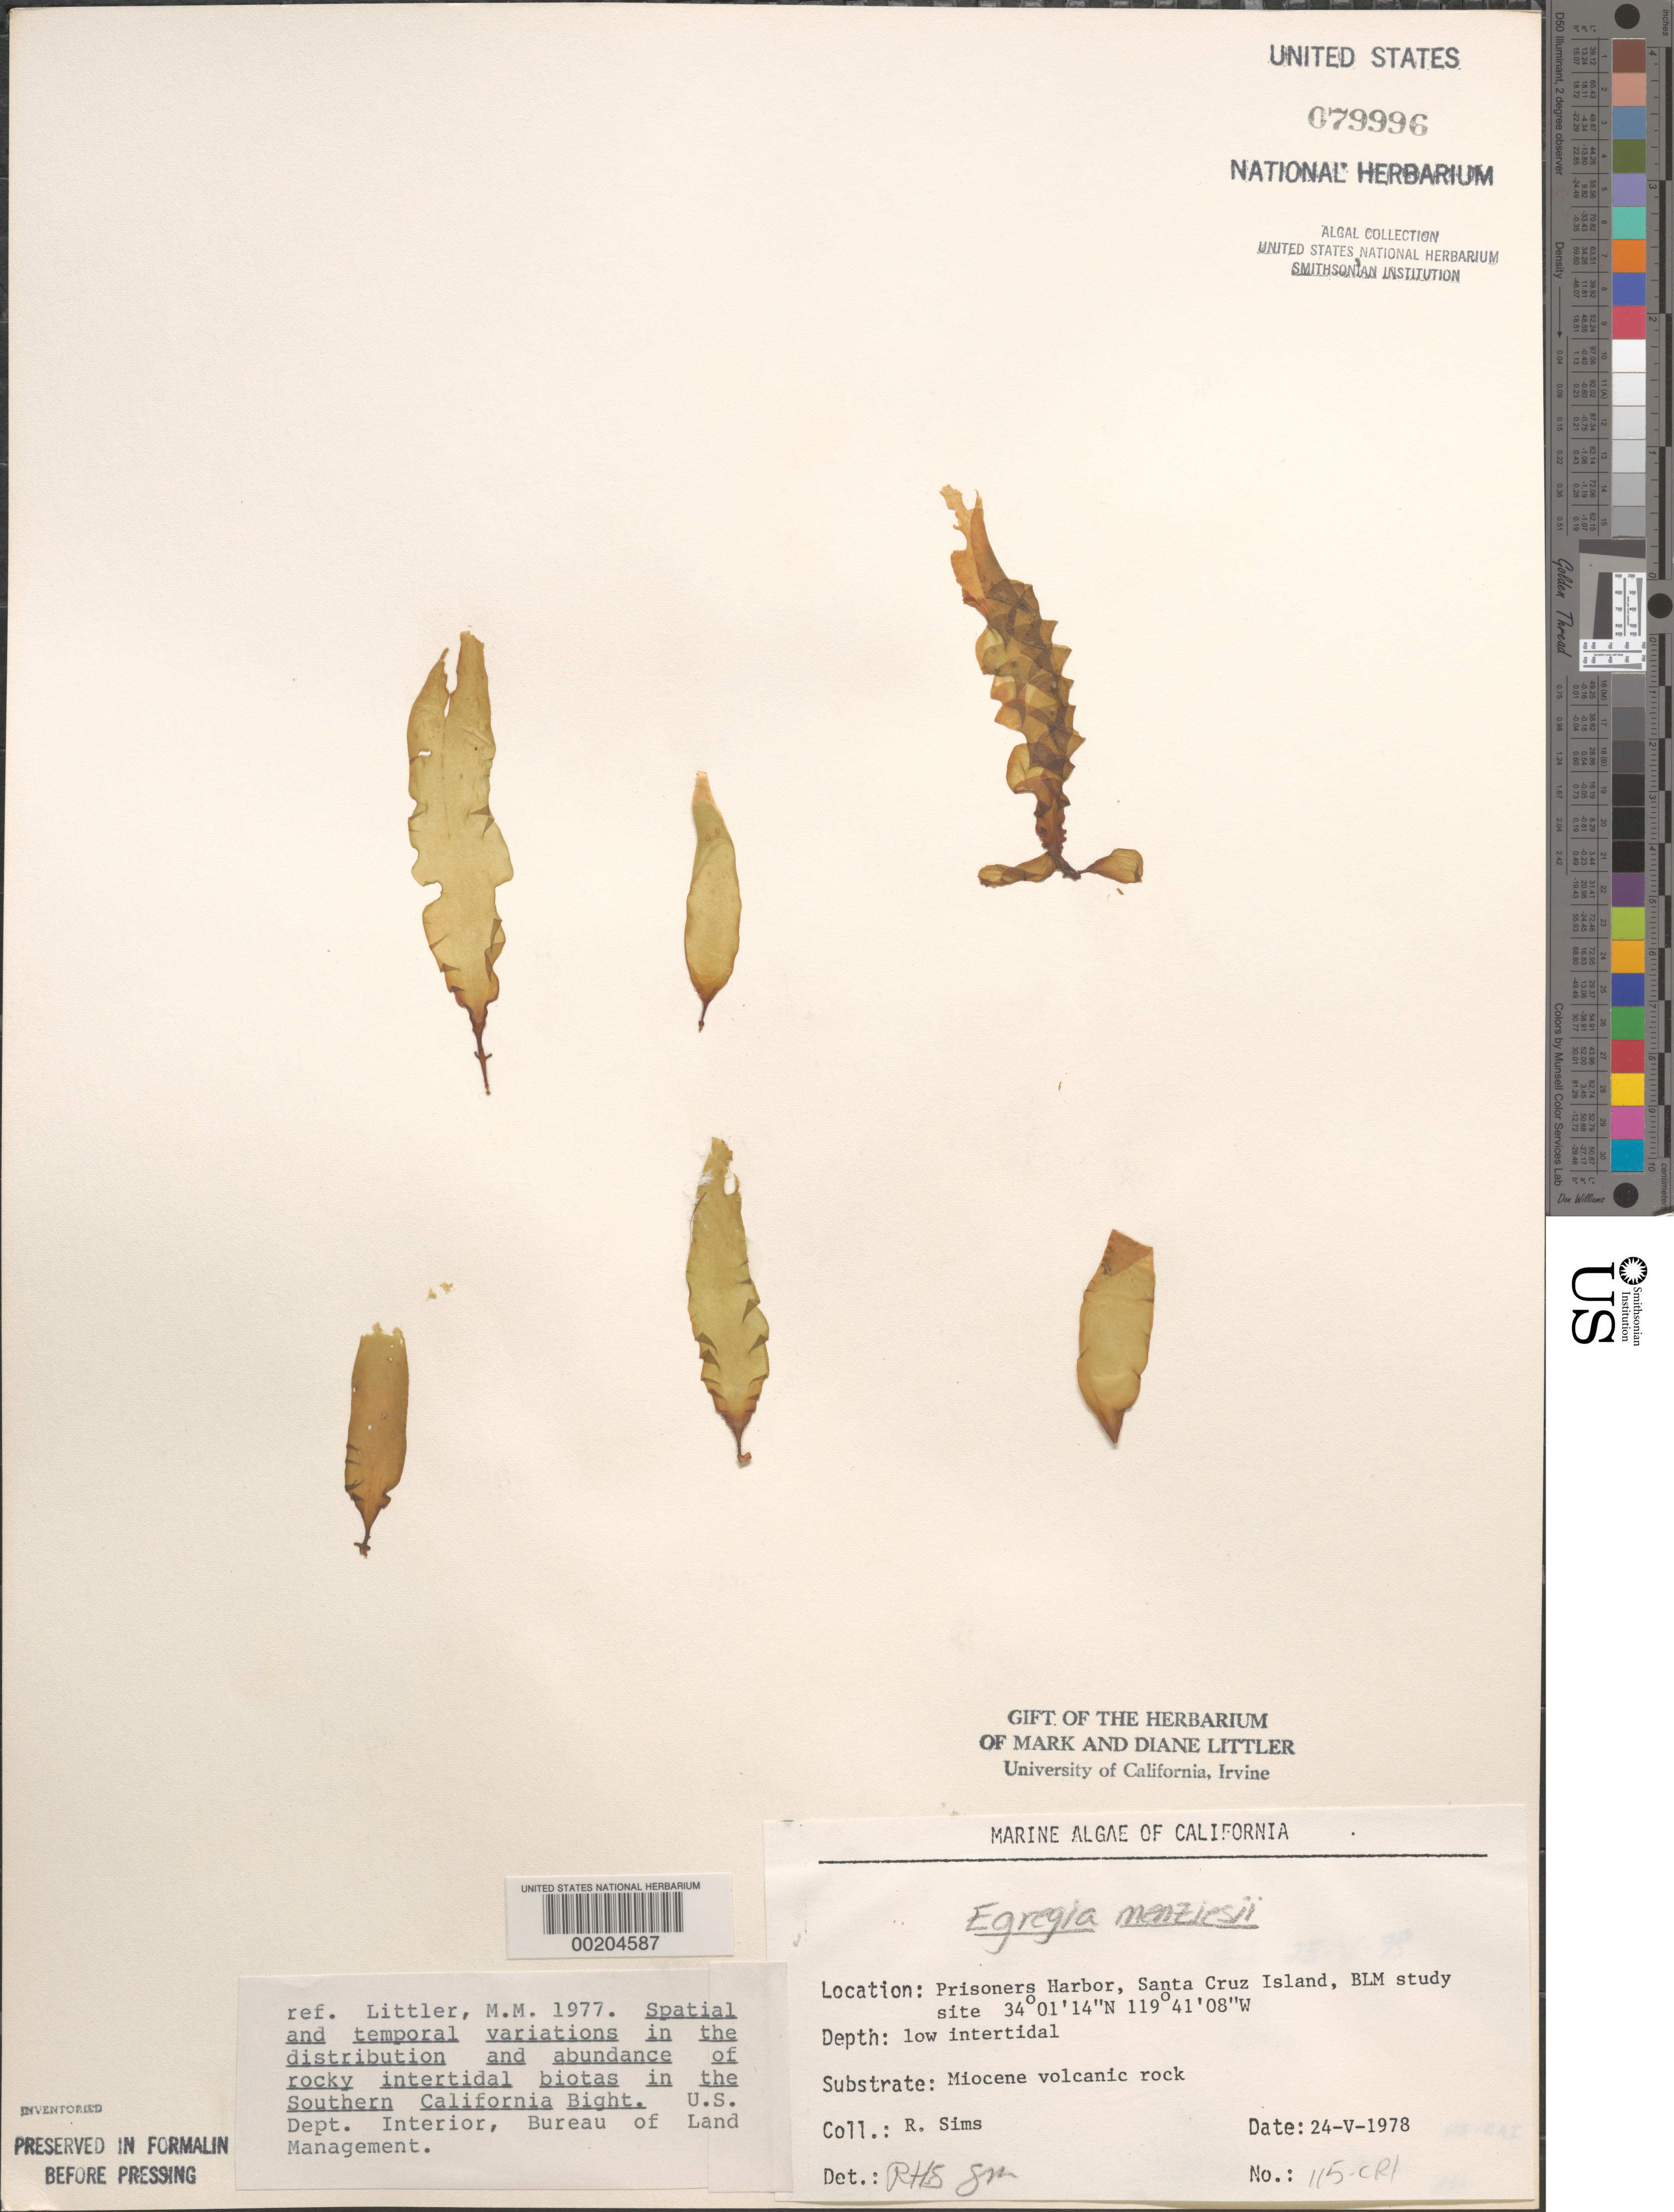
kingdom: Chromista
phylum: Ochrophyta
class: Phaeophyceae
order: Laminariales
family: Lessoniaceae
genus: Egregia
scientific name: Egregia menziesii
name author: (Turner) Aresch.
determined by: Sims, Robert H.; Murray, S. N.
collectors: R. H. Sims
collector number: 115-cri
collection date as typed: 24 May 1978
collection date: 1978-05-24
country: United States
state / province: California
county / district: Santa Barbara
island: Santa Cruz Island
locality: Prisoners Harbor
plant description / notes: BLM-SOCALBIGHT Rocky Intertidal Survey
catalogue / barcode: US 79996